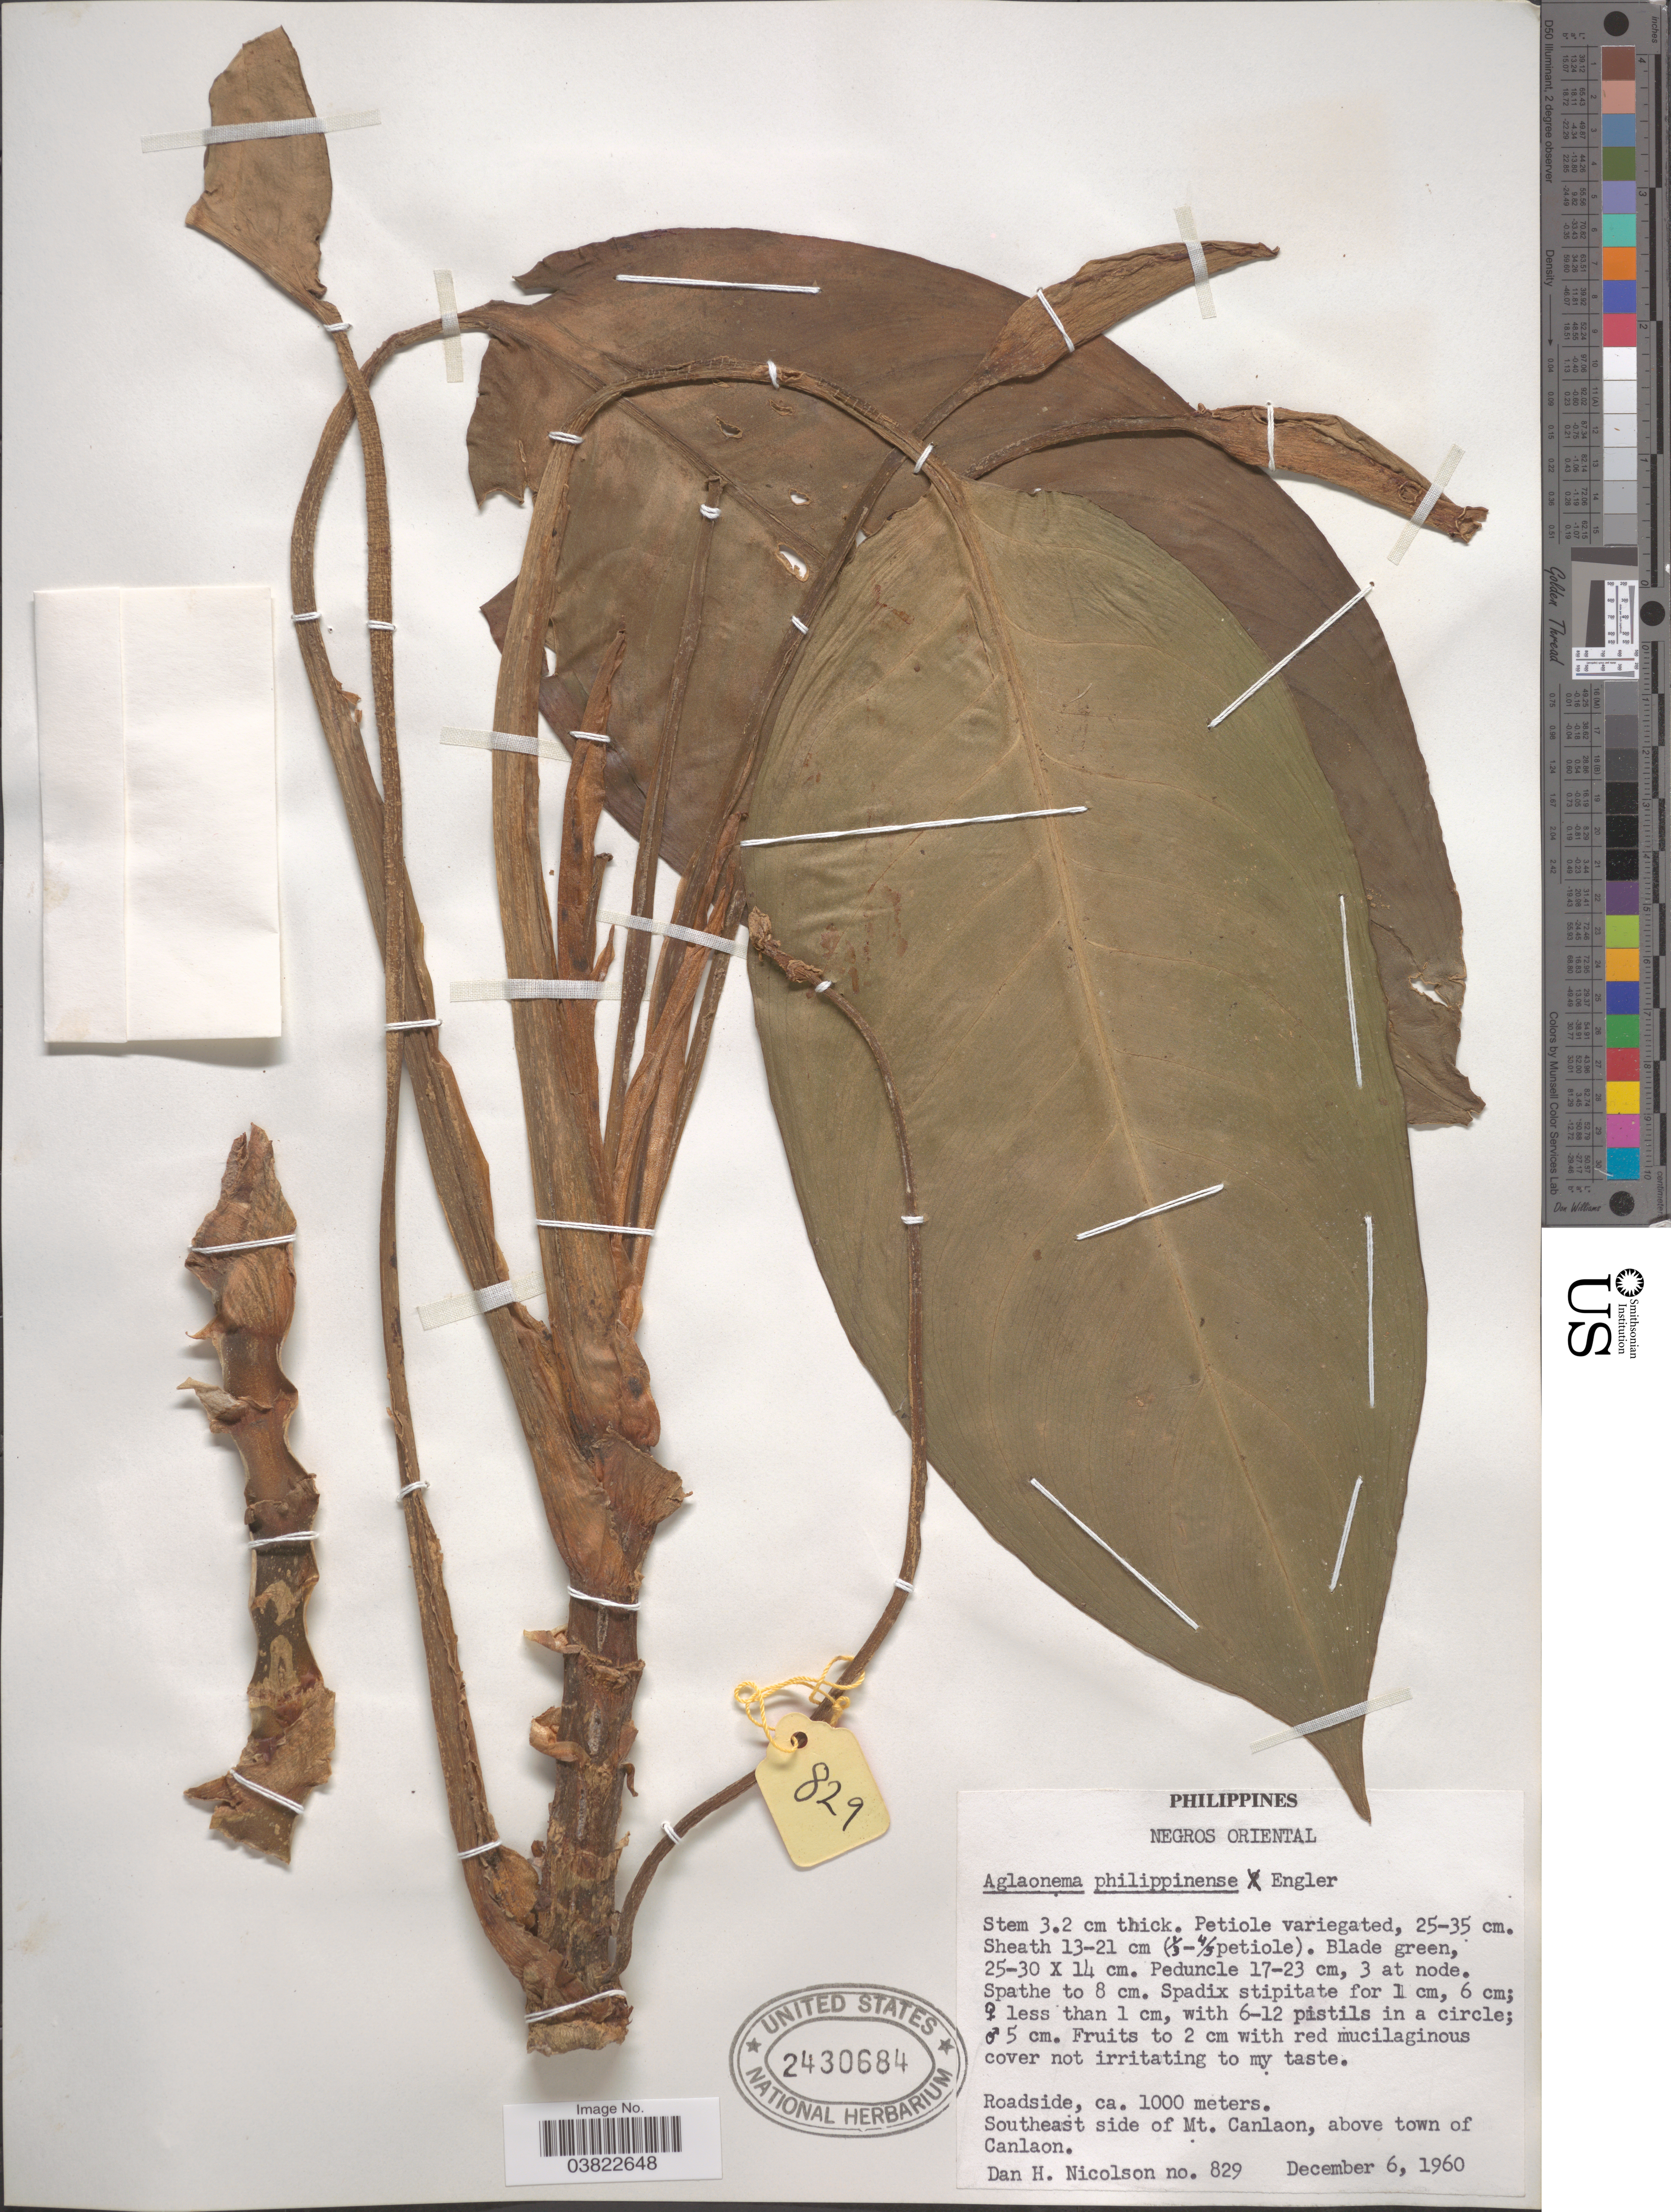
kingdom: Plantae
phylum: Tracheophyta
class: Liliopsida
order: Alismatales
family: Araceae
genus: Aglaonema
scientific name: Aglaonema philippinense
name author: Engl.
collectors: D. H. Nicolson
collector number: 829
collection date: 1960-12-06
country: Philippines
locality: Negros Oriental. Southeast side of Mt. Canlaon, above town of Canlaon.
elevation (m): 1000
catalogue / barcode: US 2430684